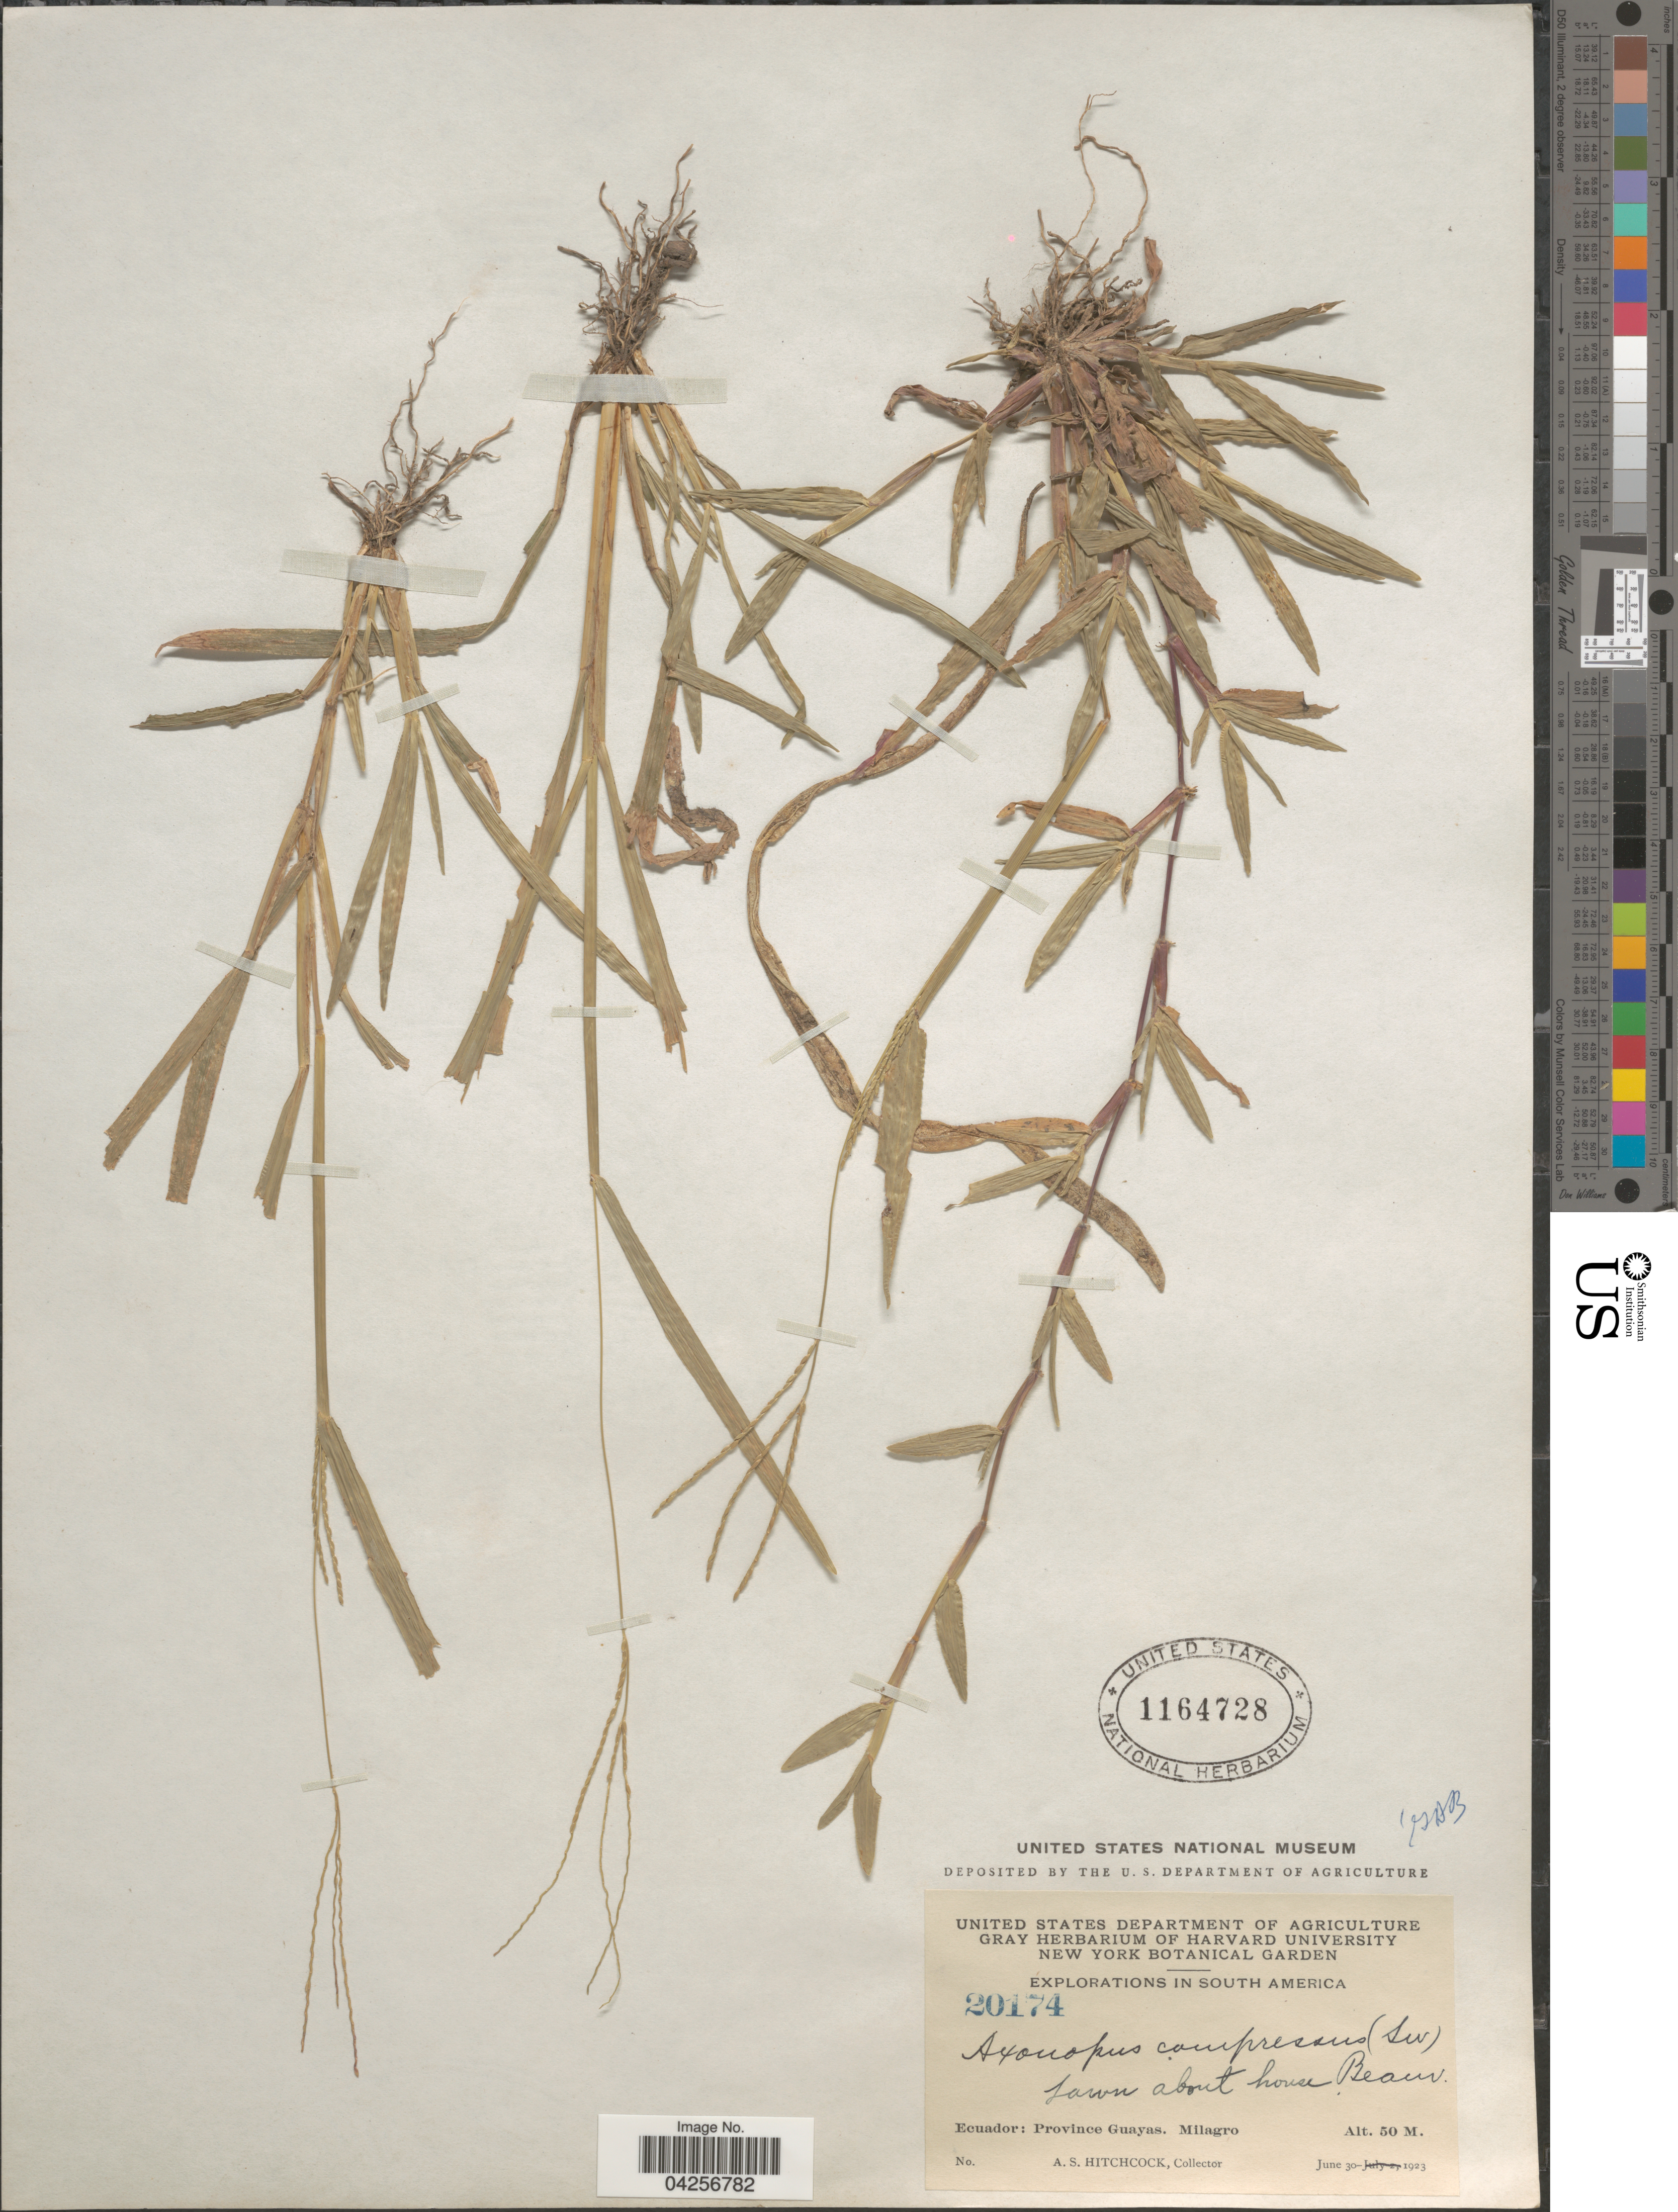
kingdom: Plantae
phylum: Tracheophyta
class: Liliopsida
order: Poales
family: Poaceae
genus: Axonopus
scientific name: Axonopus compressus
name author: (Sw.) P. Beauv.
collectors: A. S. Hitchcock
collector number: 20174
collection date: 1923-06-30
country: Ecuador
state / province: Guayas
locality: Explorations in South America. Milagro.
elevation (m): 50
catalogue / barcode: US 1164728